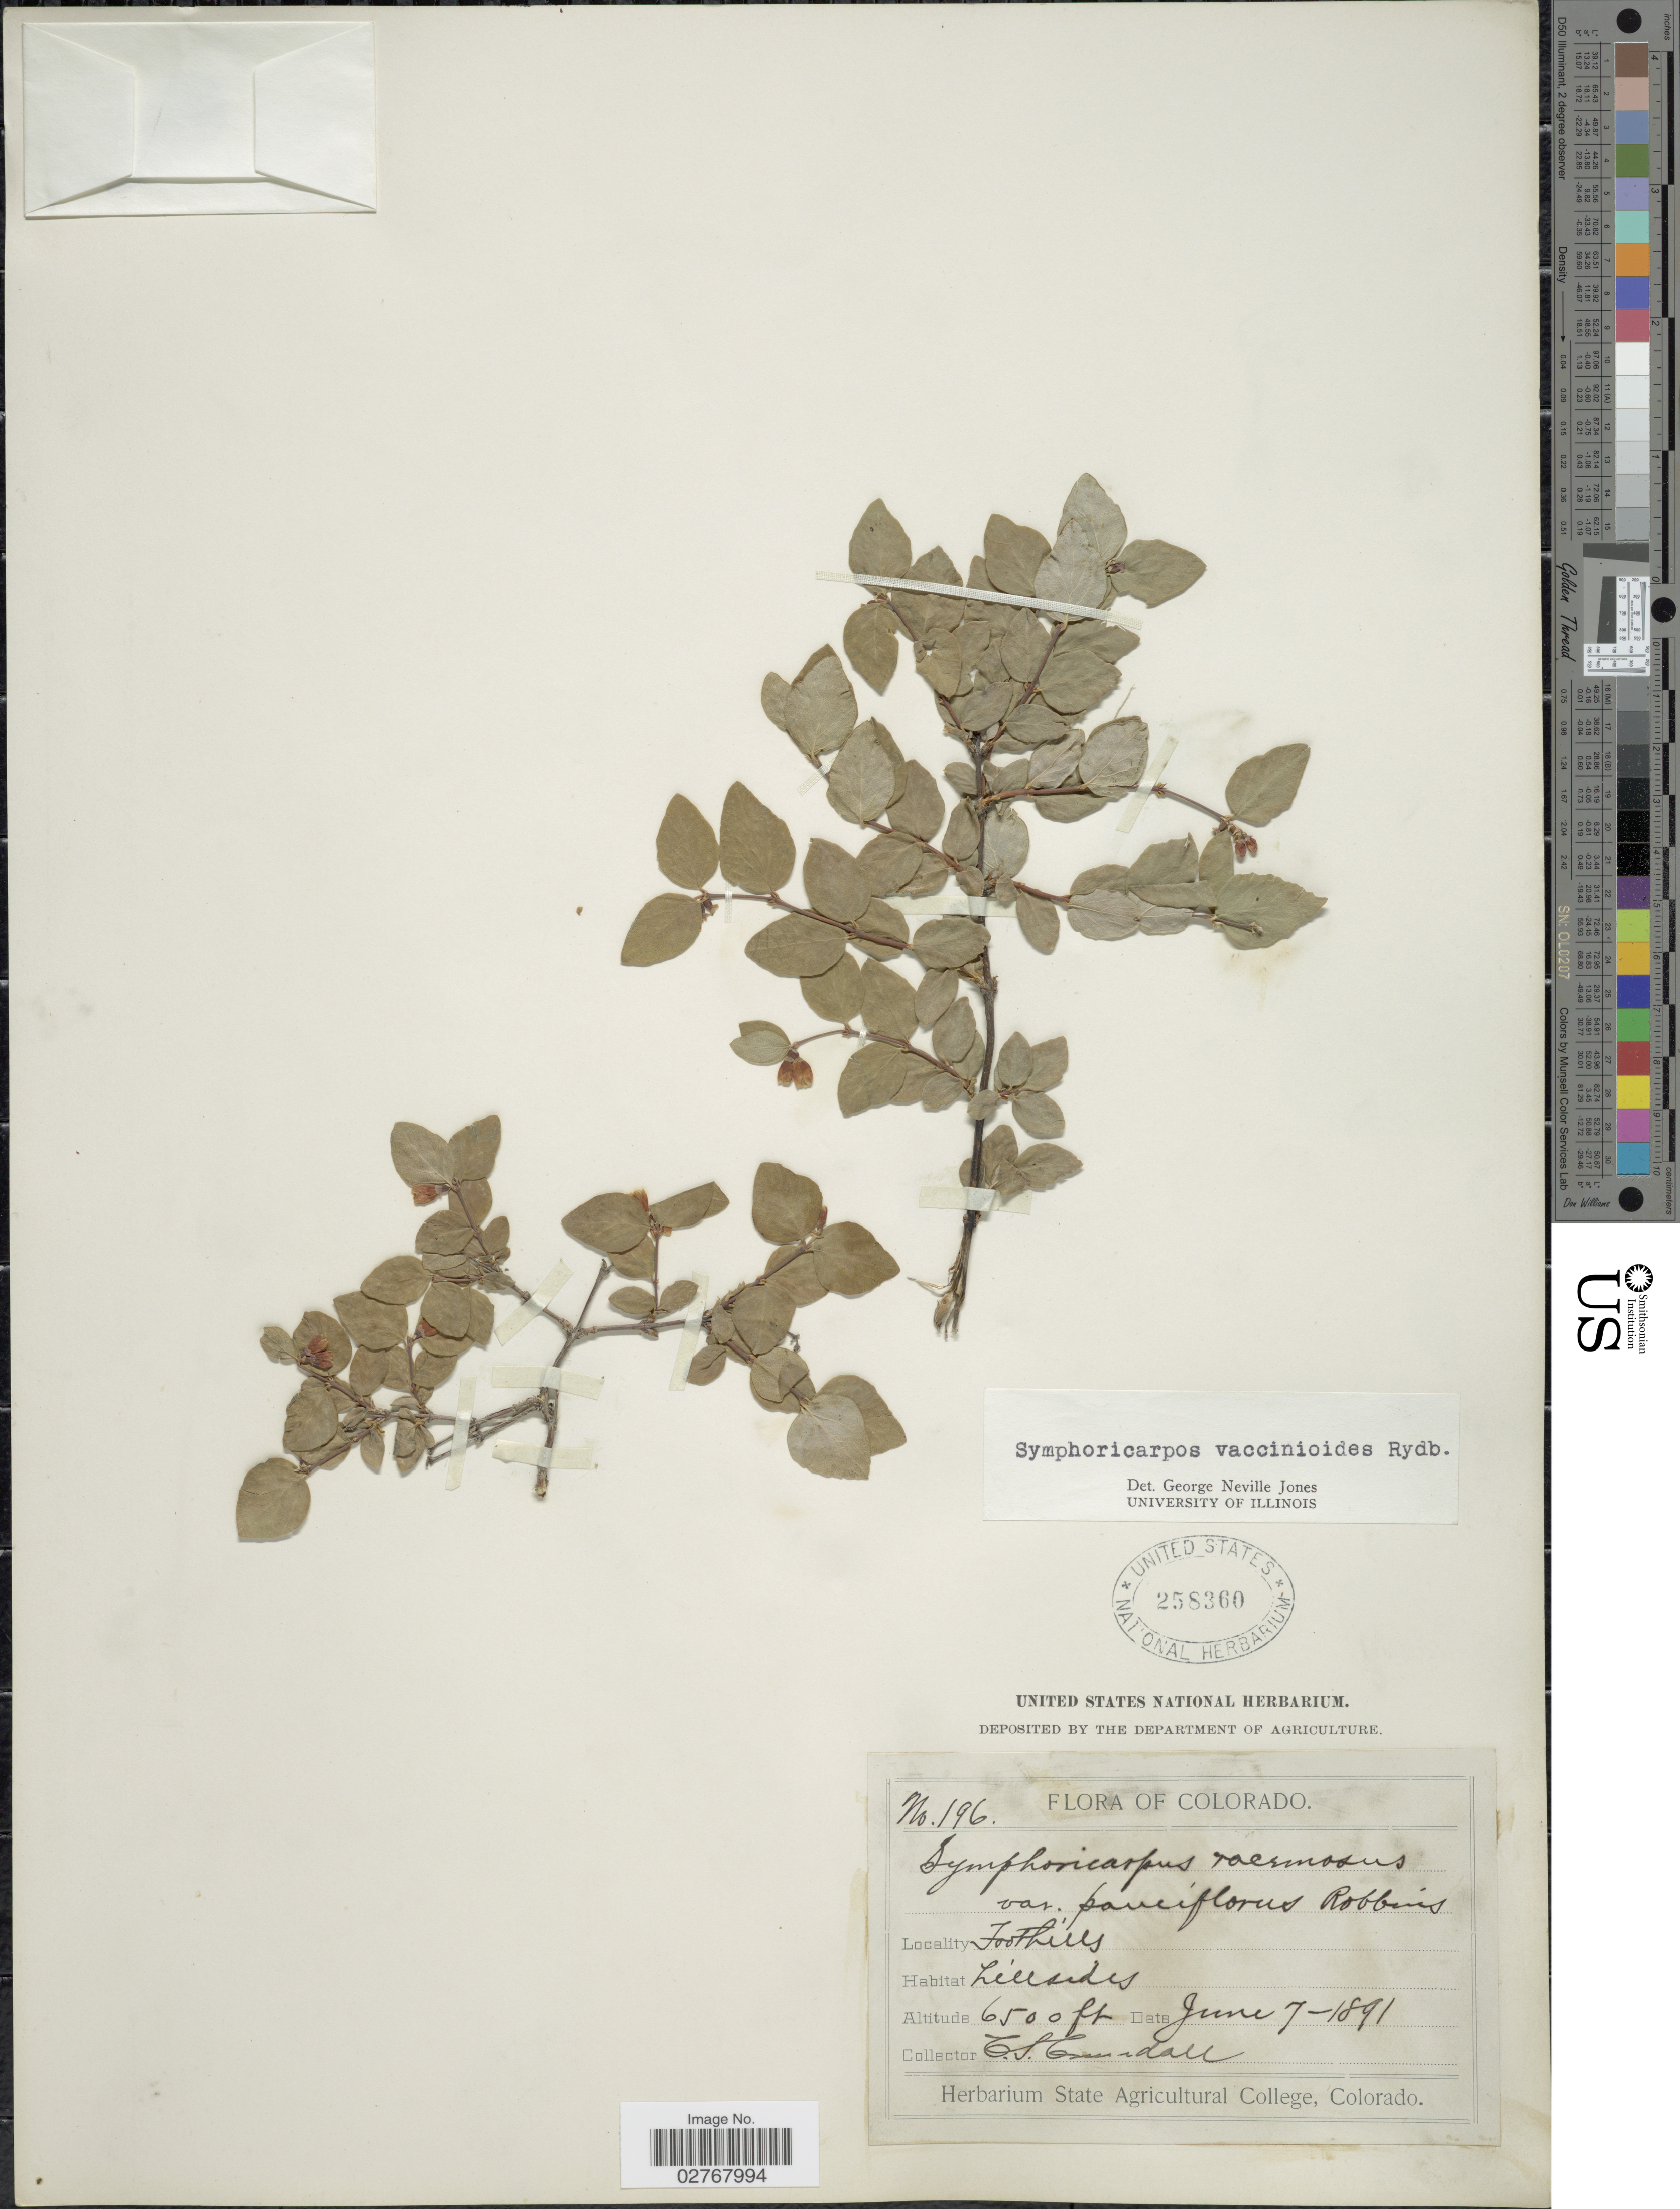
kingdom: Plantae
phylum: Tracheophyta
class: Magnoliopsida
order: Dipsacales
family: Caprifoliaceae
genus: Symphoricarpos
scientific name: Symphoricarpos vaccinioides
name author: Rydb.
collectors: C. Crandall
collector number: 196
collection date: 1891-06-07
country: United States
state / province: Colorado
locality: Foothills.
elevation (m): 1981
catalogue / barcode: US 258360